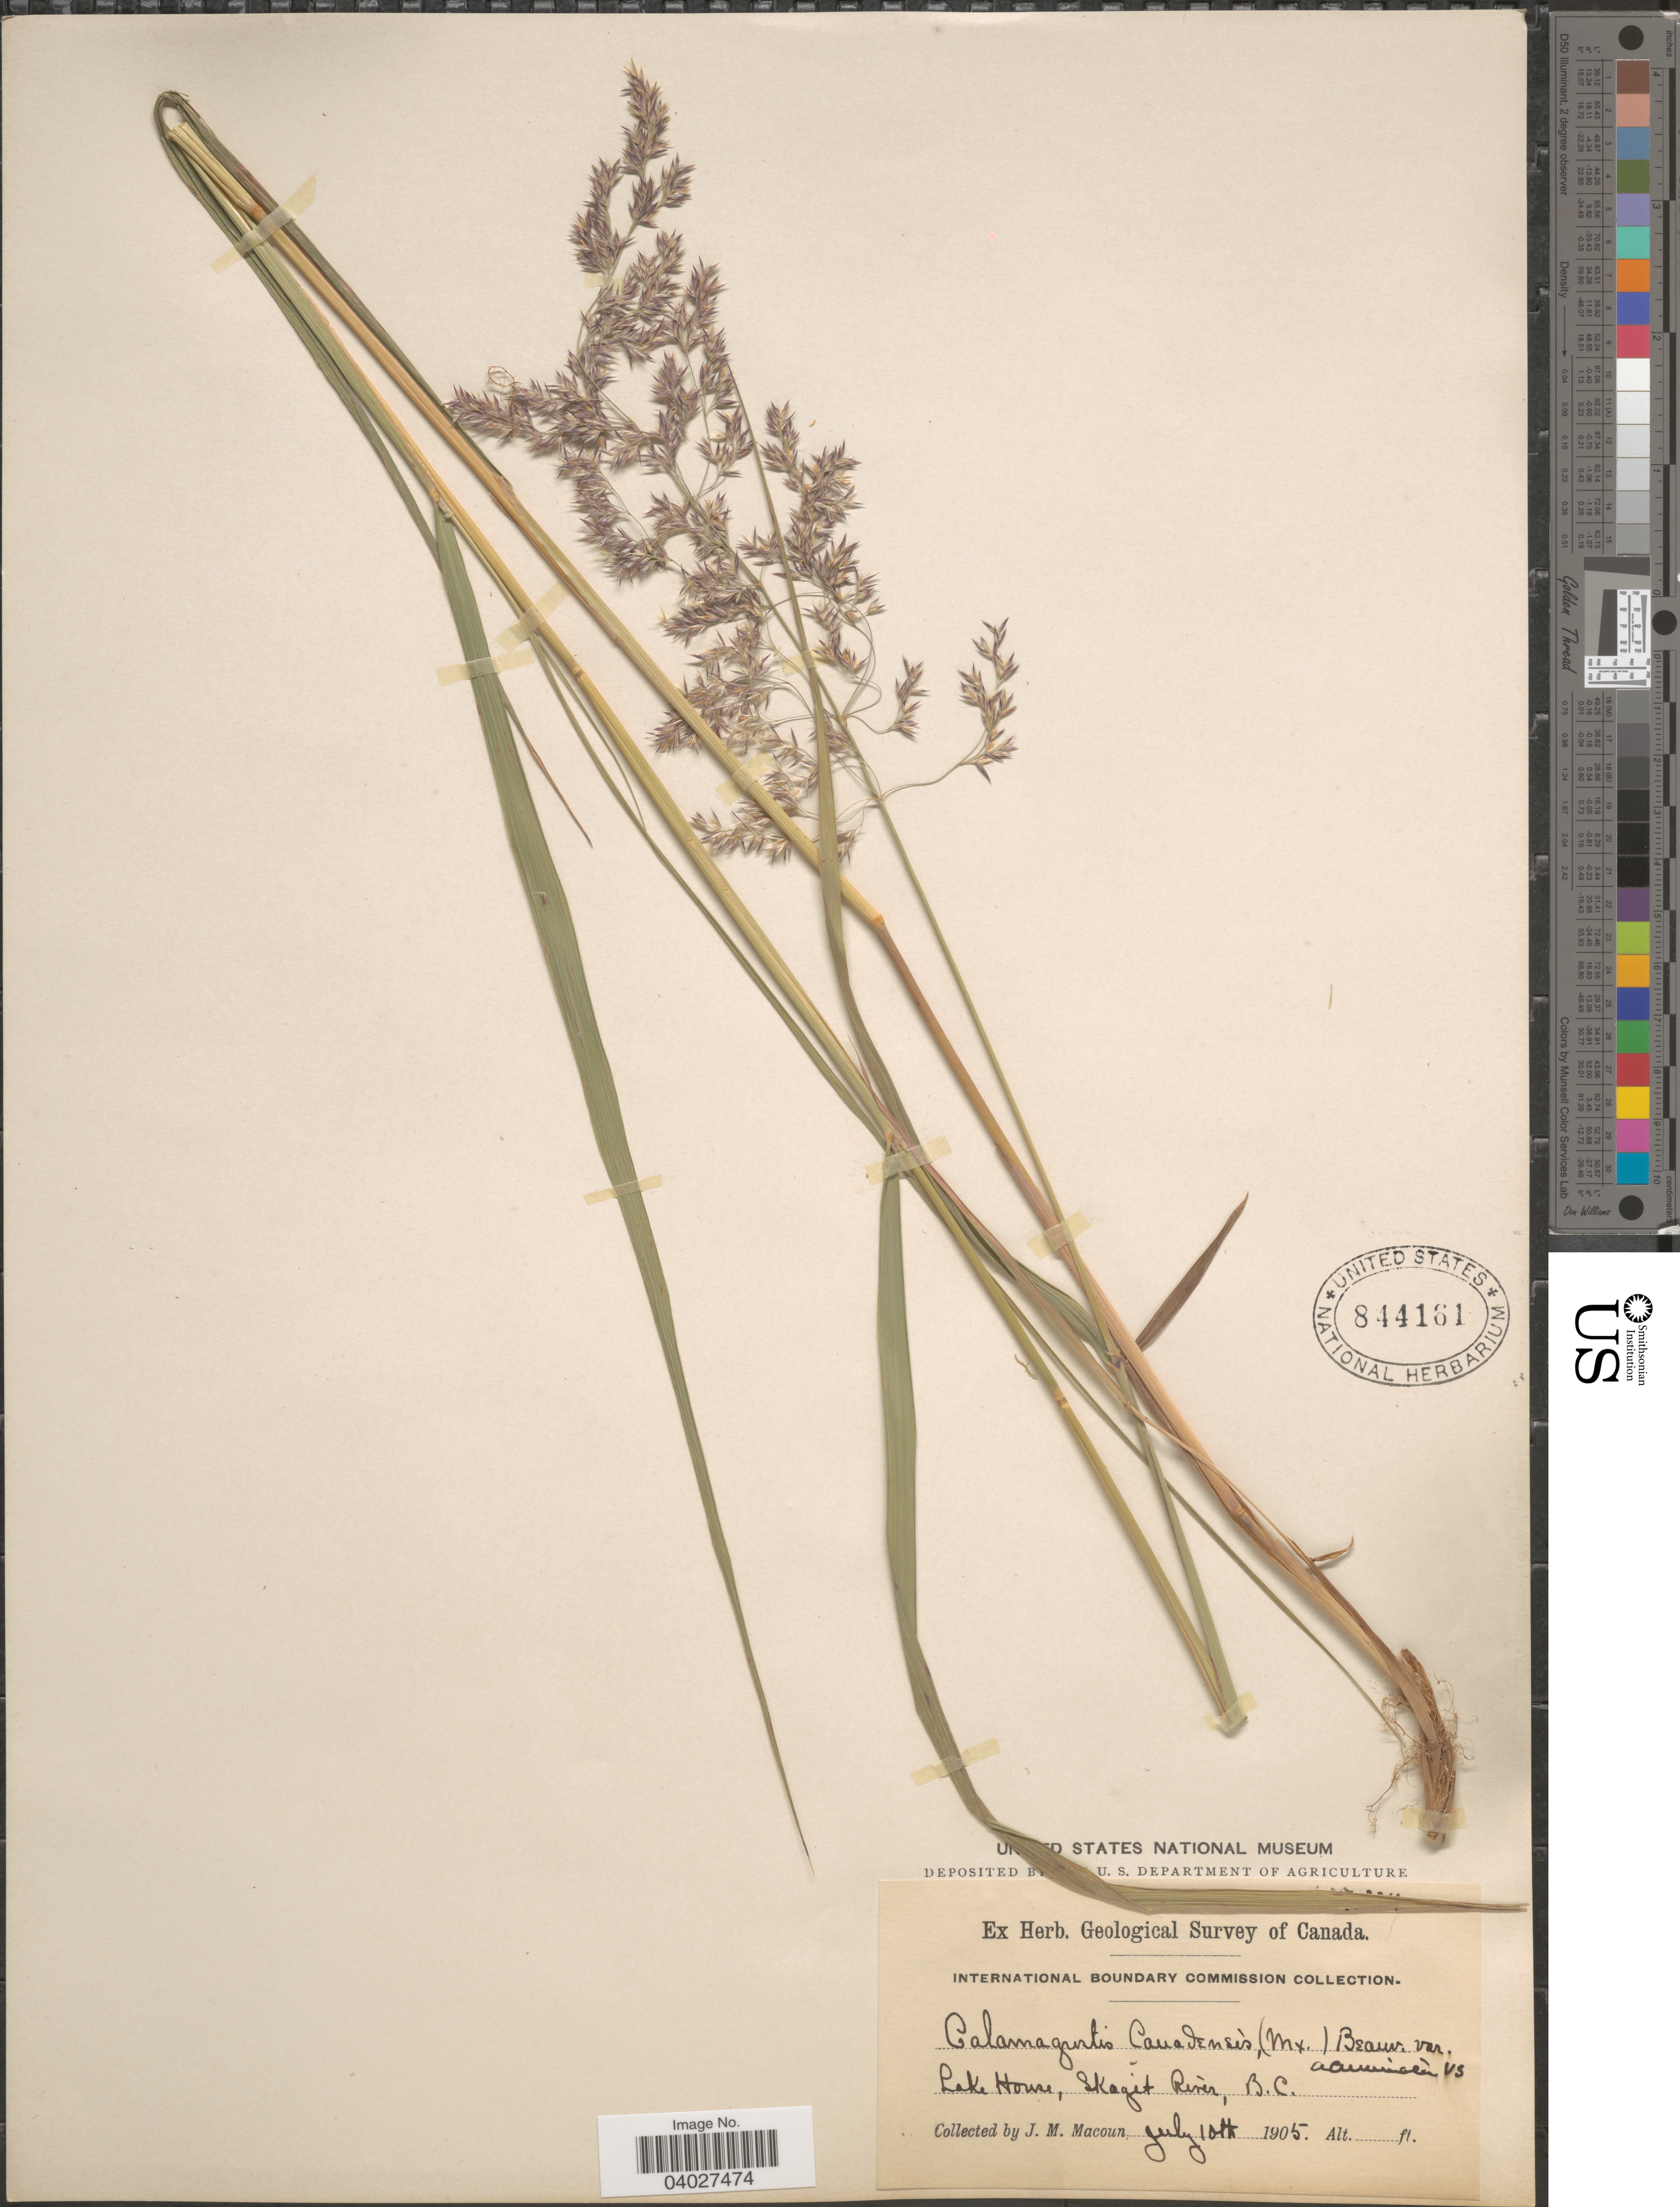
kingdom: Plantae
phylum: Tracheophyta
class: Liliopsida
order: Poales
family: Poaceae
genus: Calamagrostis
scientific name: Calamagrostis canadensis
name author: (Michx.) P. Beauv.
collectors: J. M. Macoun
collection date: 1905-07-10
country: Canada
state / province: British Columbia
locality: Lake House, Skagit River.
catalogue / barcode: US 844161